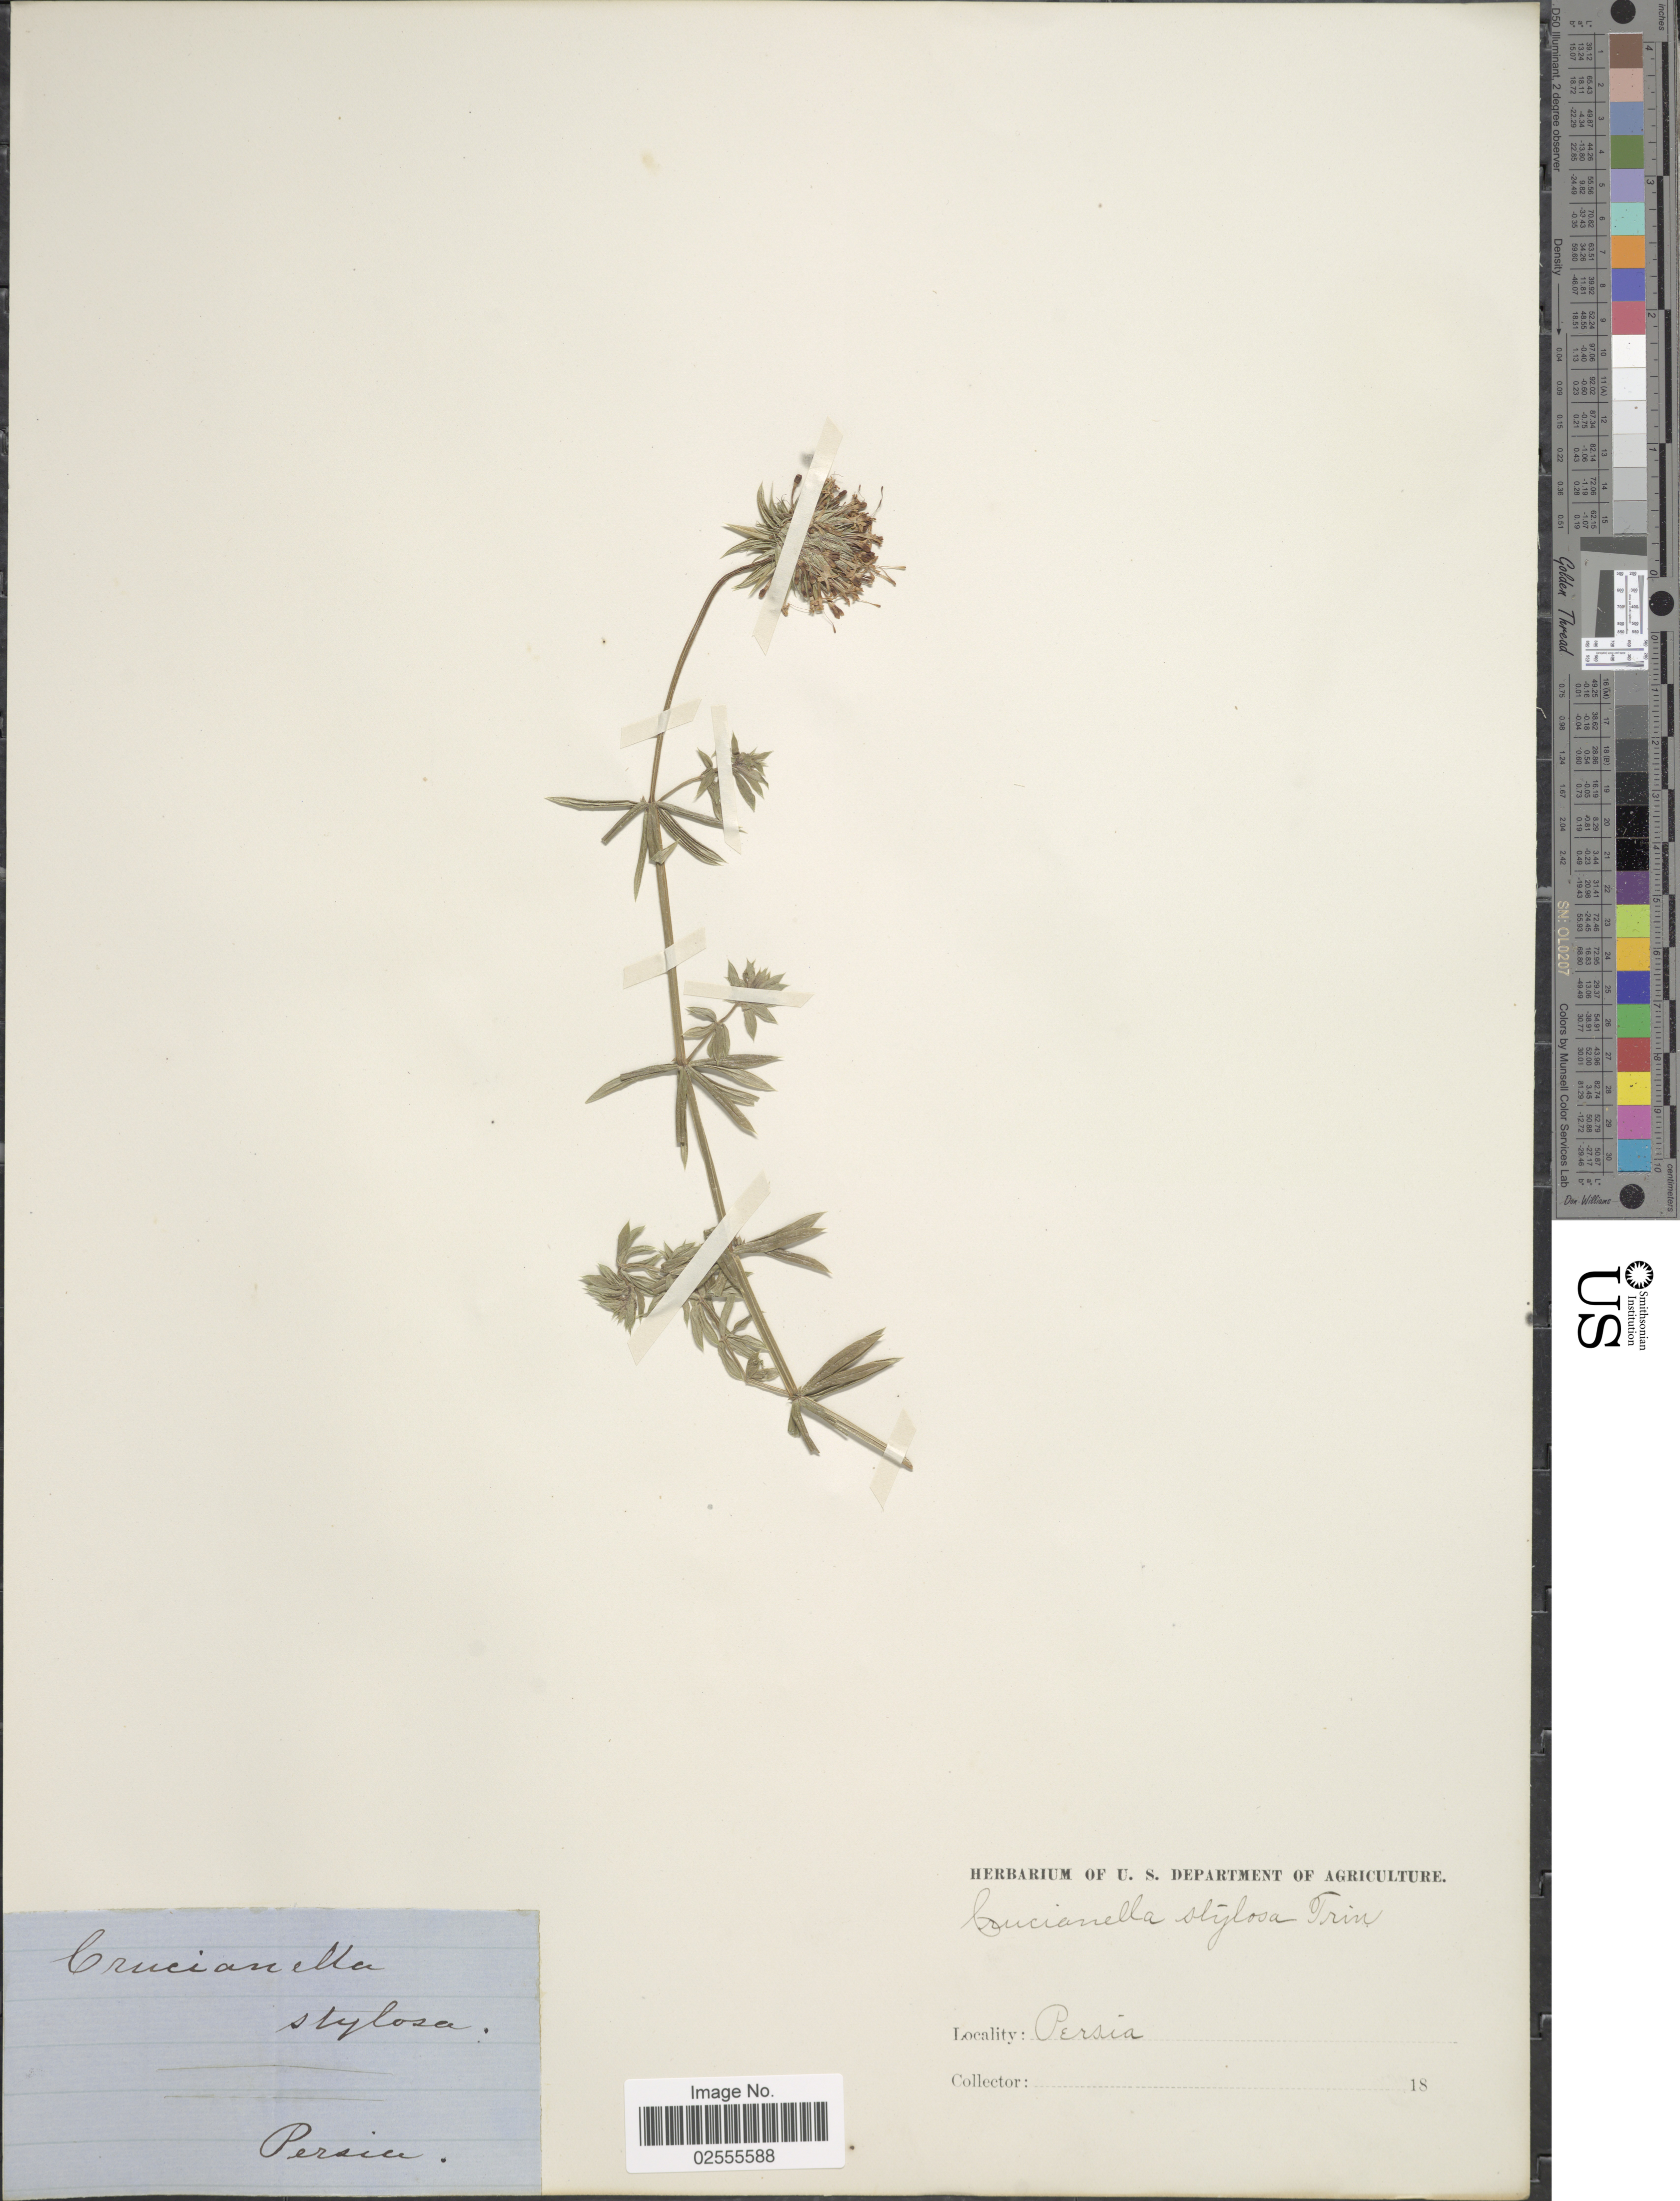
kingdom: Plantae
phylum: Tracheophyta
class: Magnoliopsida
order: Gentianales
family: Rubiaceae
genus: Crucianella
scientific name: Crucianella stylosa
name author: Trin.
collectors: Facchini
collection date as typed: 18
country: Iran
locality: Persia.